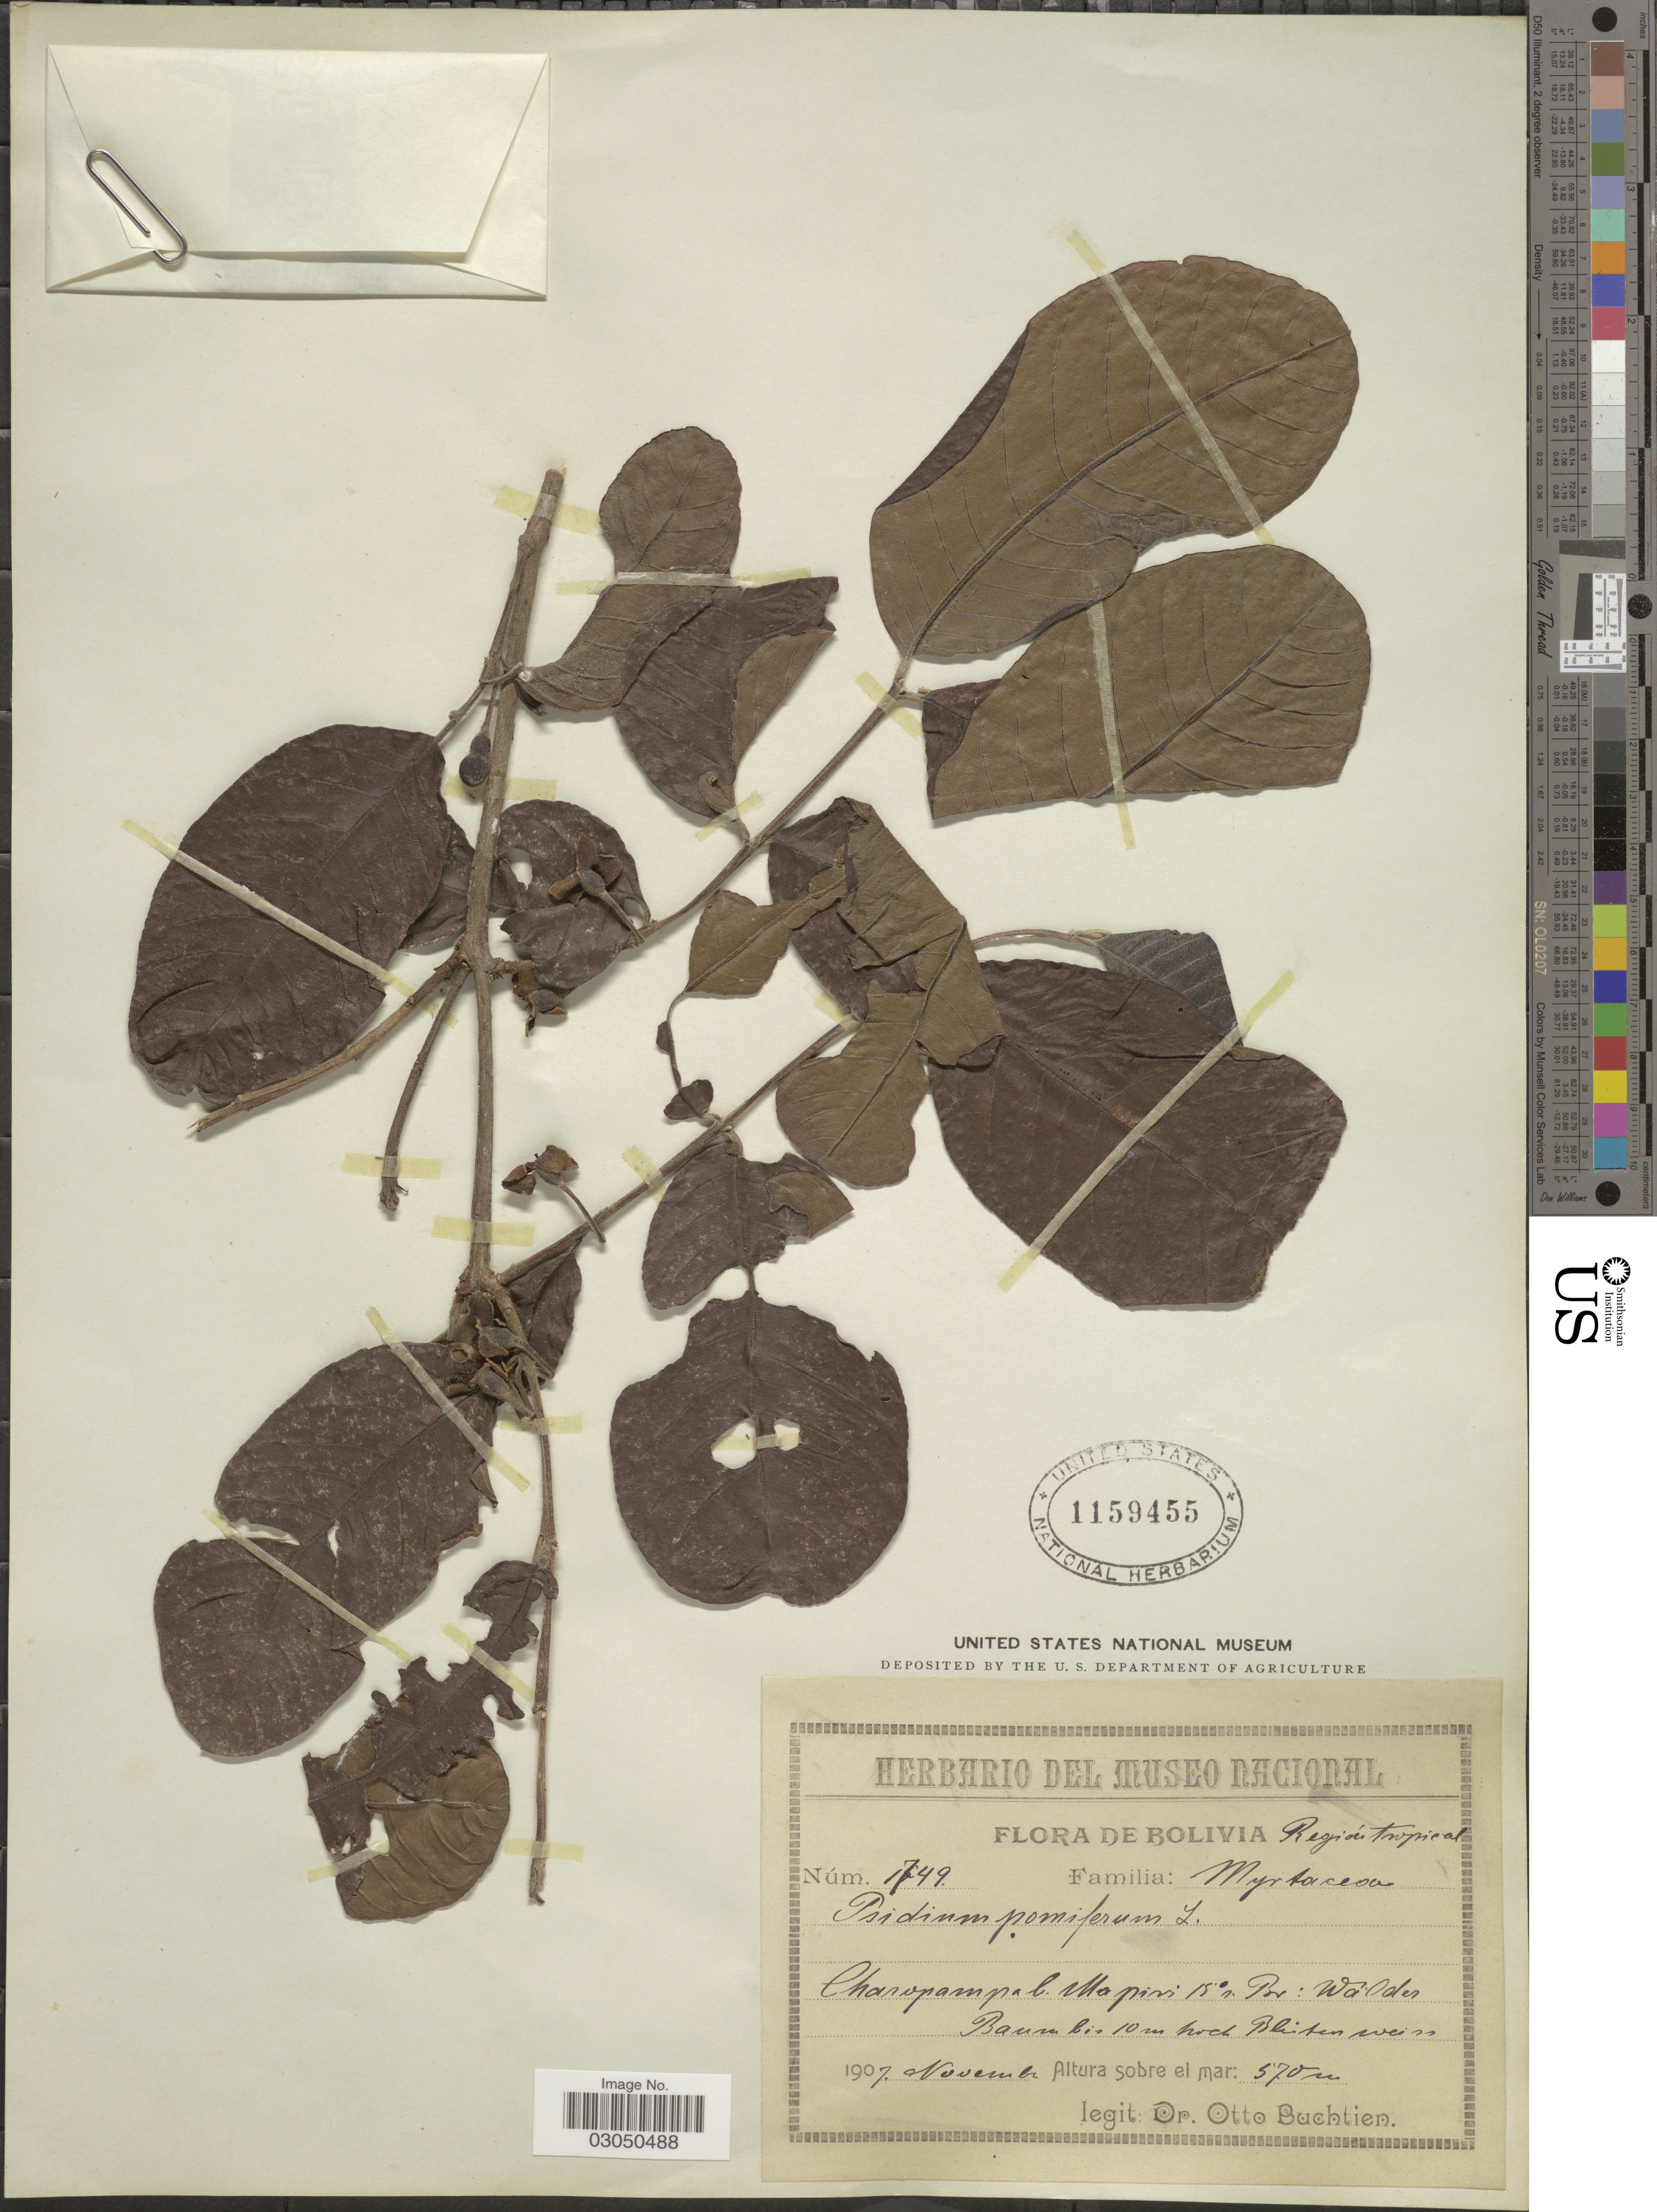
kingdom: Plantae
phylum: Tracheophyta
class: Magnoliopsida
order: Myrtales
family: Myrtaceae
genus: Psidium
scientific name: Psidium guajava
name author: L.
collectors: O. Buchtien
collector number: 1749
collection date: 1907-11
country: Bolivia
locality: Región tropical. Charopampa b. Mapiri 15° n. Br: Walder.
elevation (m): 570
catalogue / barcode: US 1159455